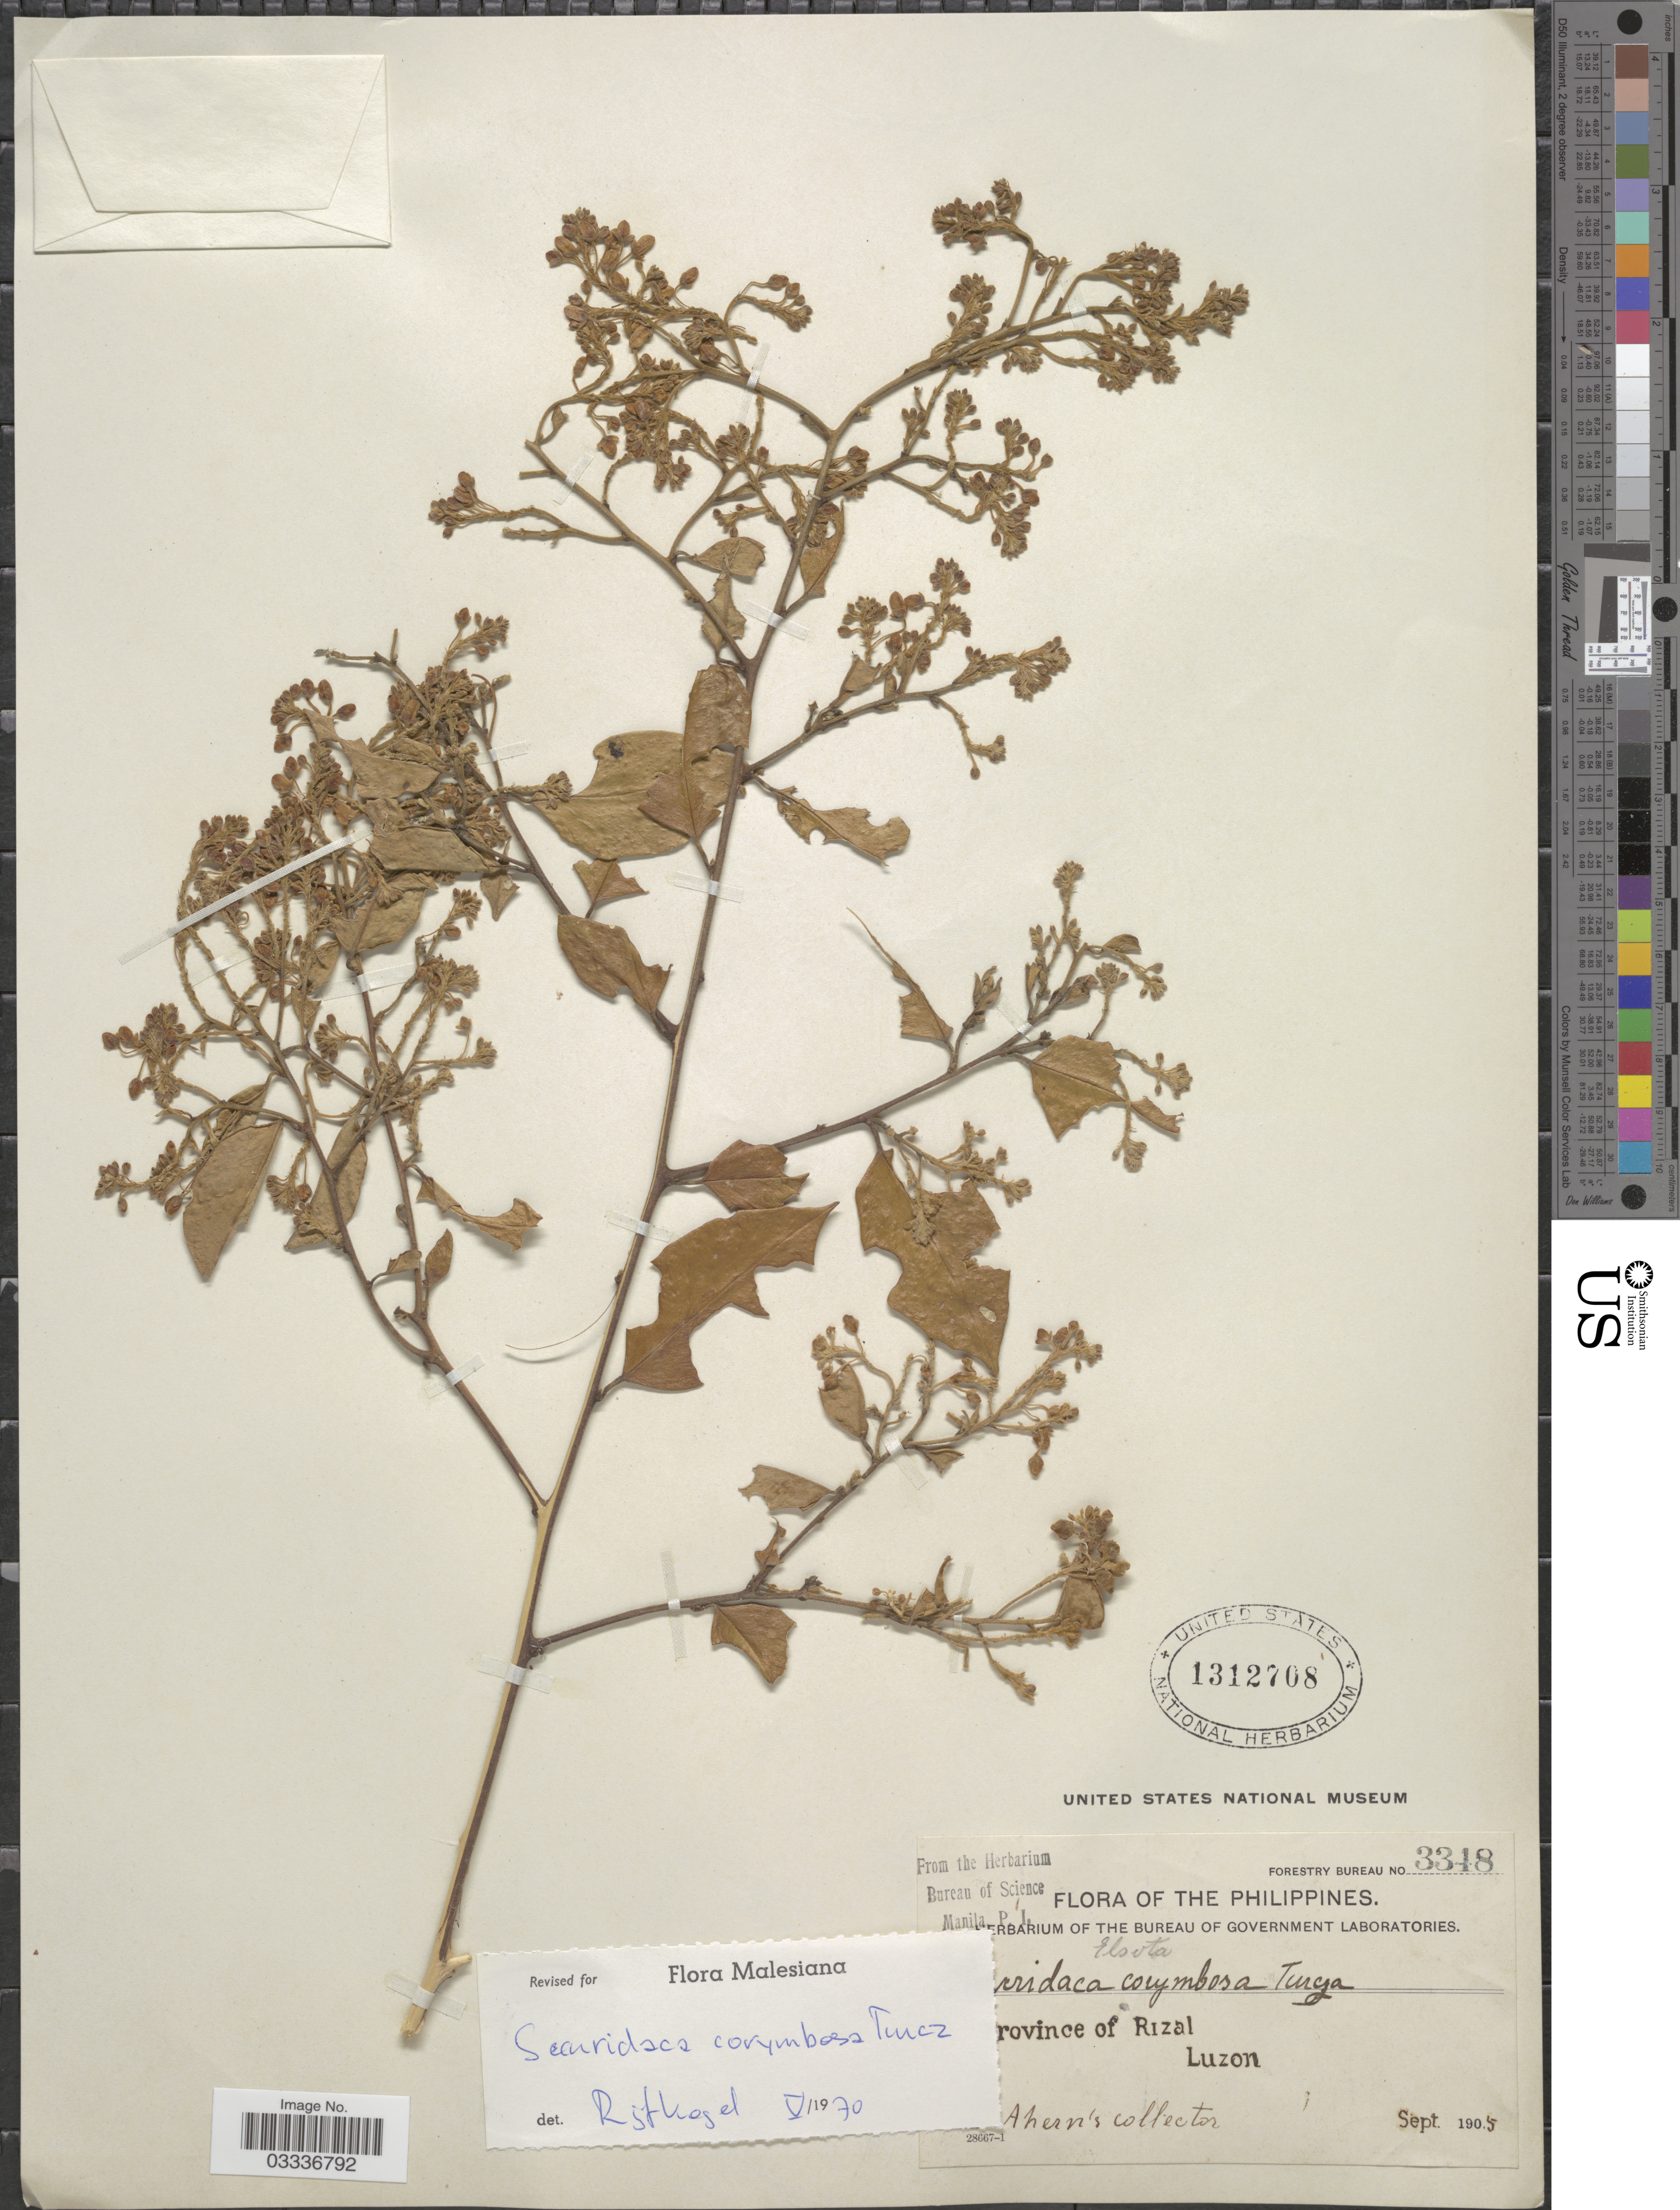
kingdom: Plantae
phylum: Tracheophyta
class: Magnoliopsida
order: Fabales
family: Polygalaceae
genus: Securidaca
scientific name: Securidaca corymbosa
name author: Turcz.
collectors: Ahern's collector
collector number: Forestry Bureau 3348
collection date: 1905-09-01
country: Philippines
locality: Province of Rizal Luzon.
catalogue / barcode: US 1312708